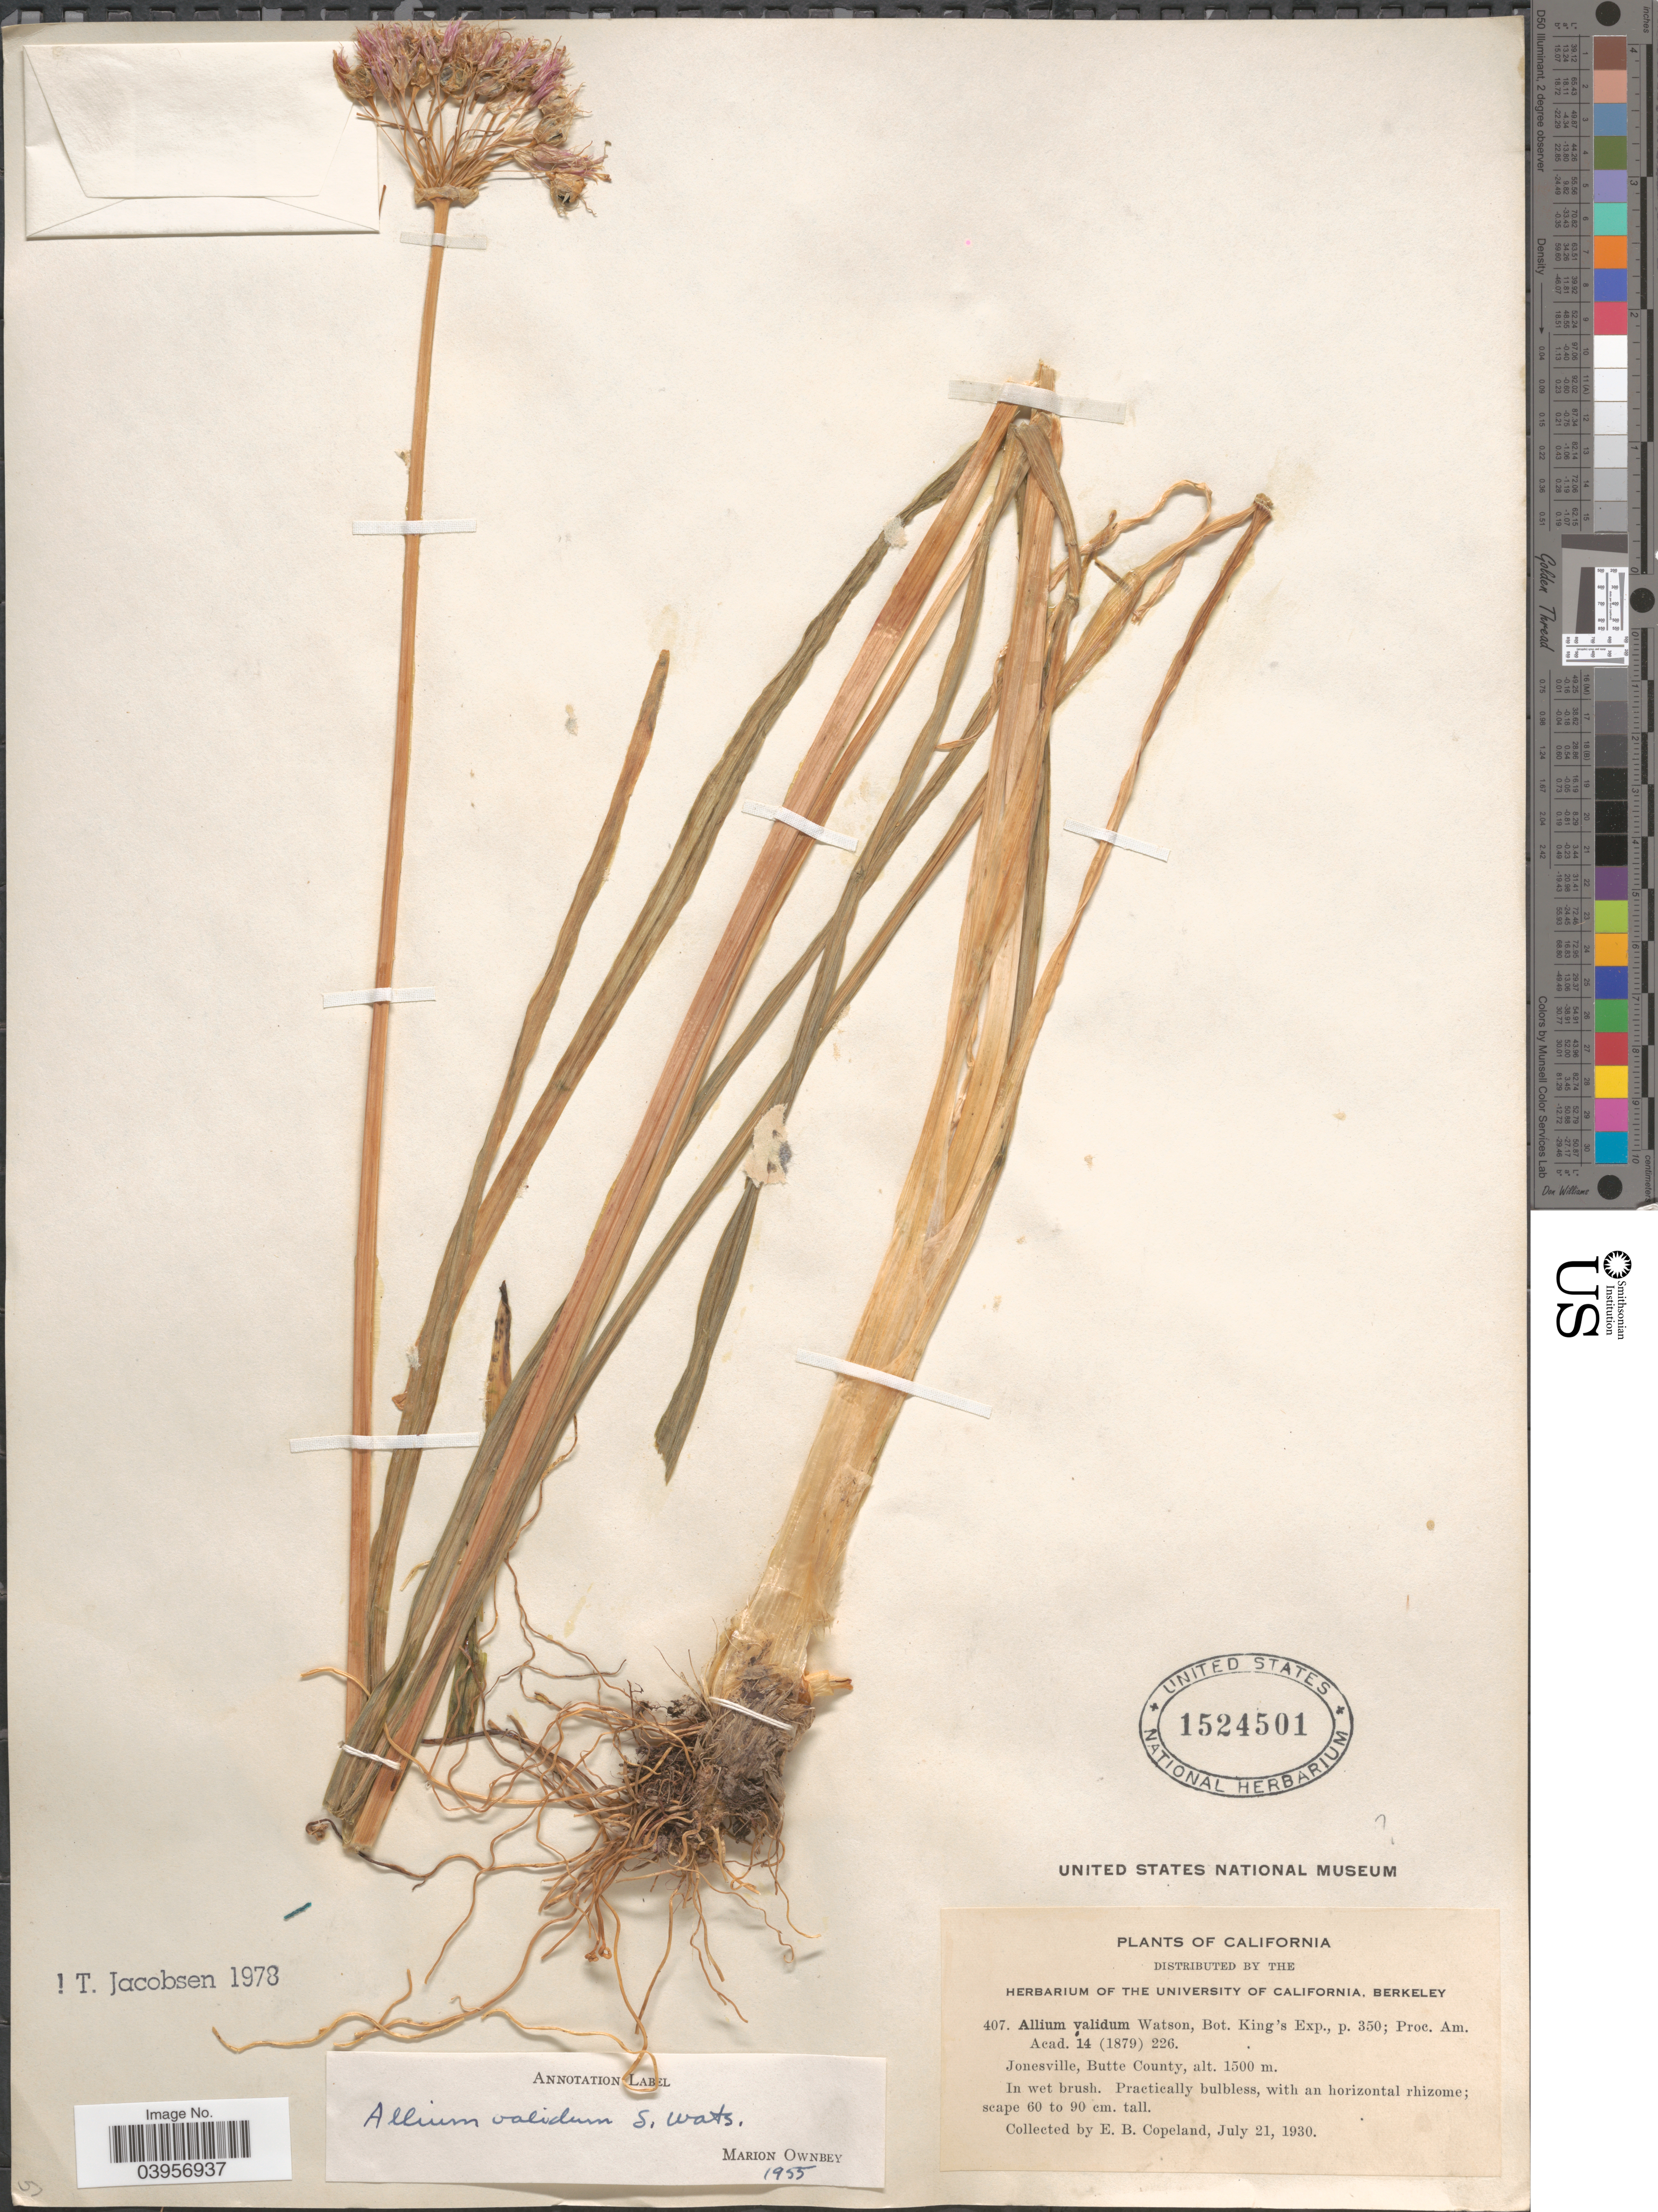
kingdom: Plantae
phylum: Tracheophyta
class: Liliopsida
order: Asparagales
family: Amaryllidaceae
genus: Allium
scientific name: Allium validum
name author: S. Watson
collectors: E. B. Copeland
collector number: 407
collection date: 1930-07-21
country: United States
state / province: California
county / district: Butte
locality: Jonesville, Butte County.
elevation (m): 1500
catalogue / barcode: US 1524501